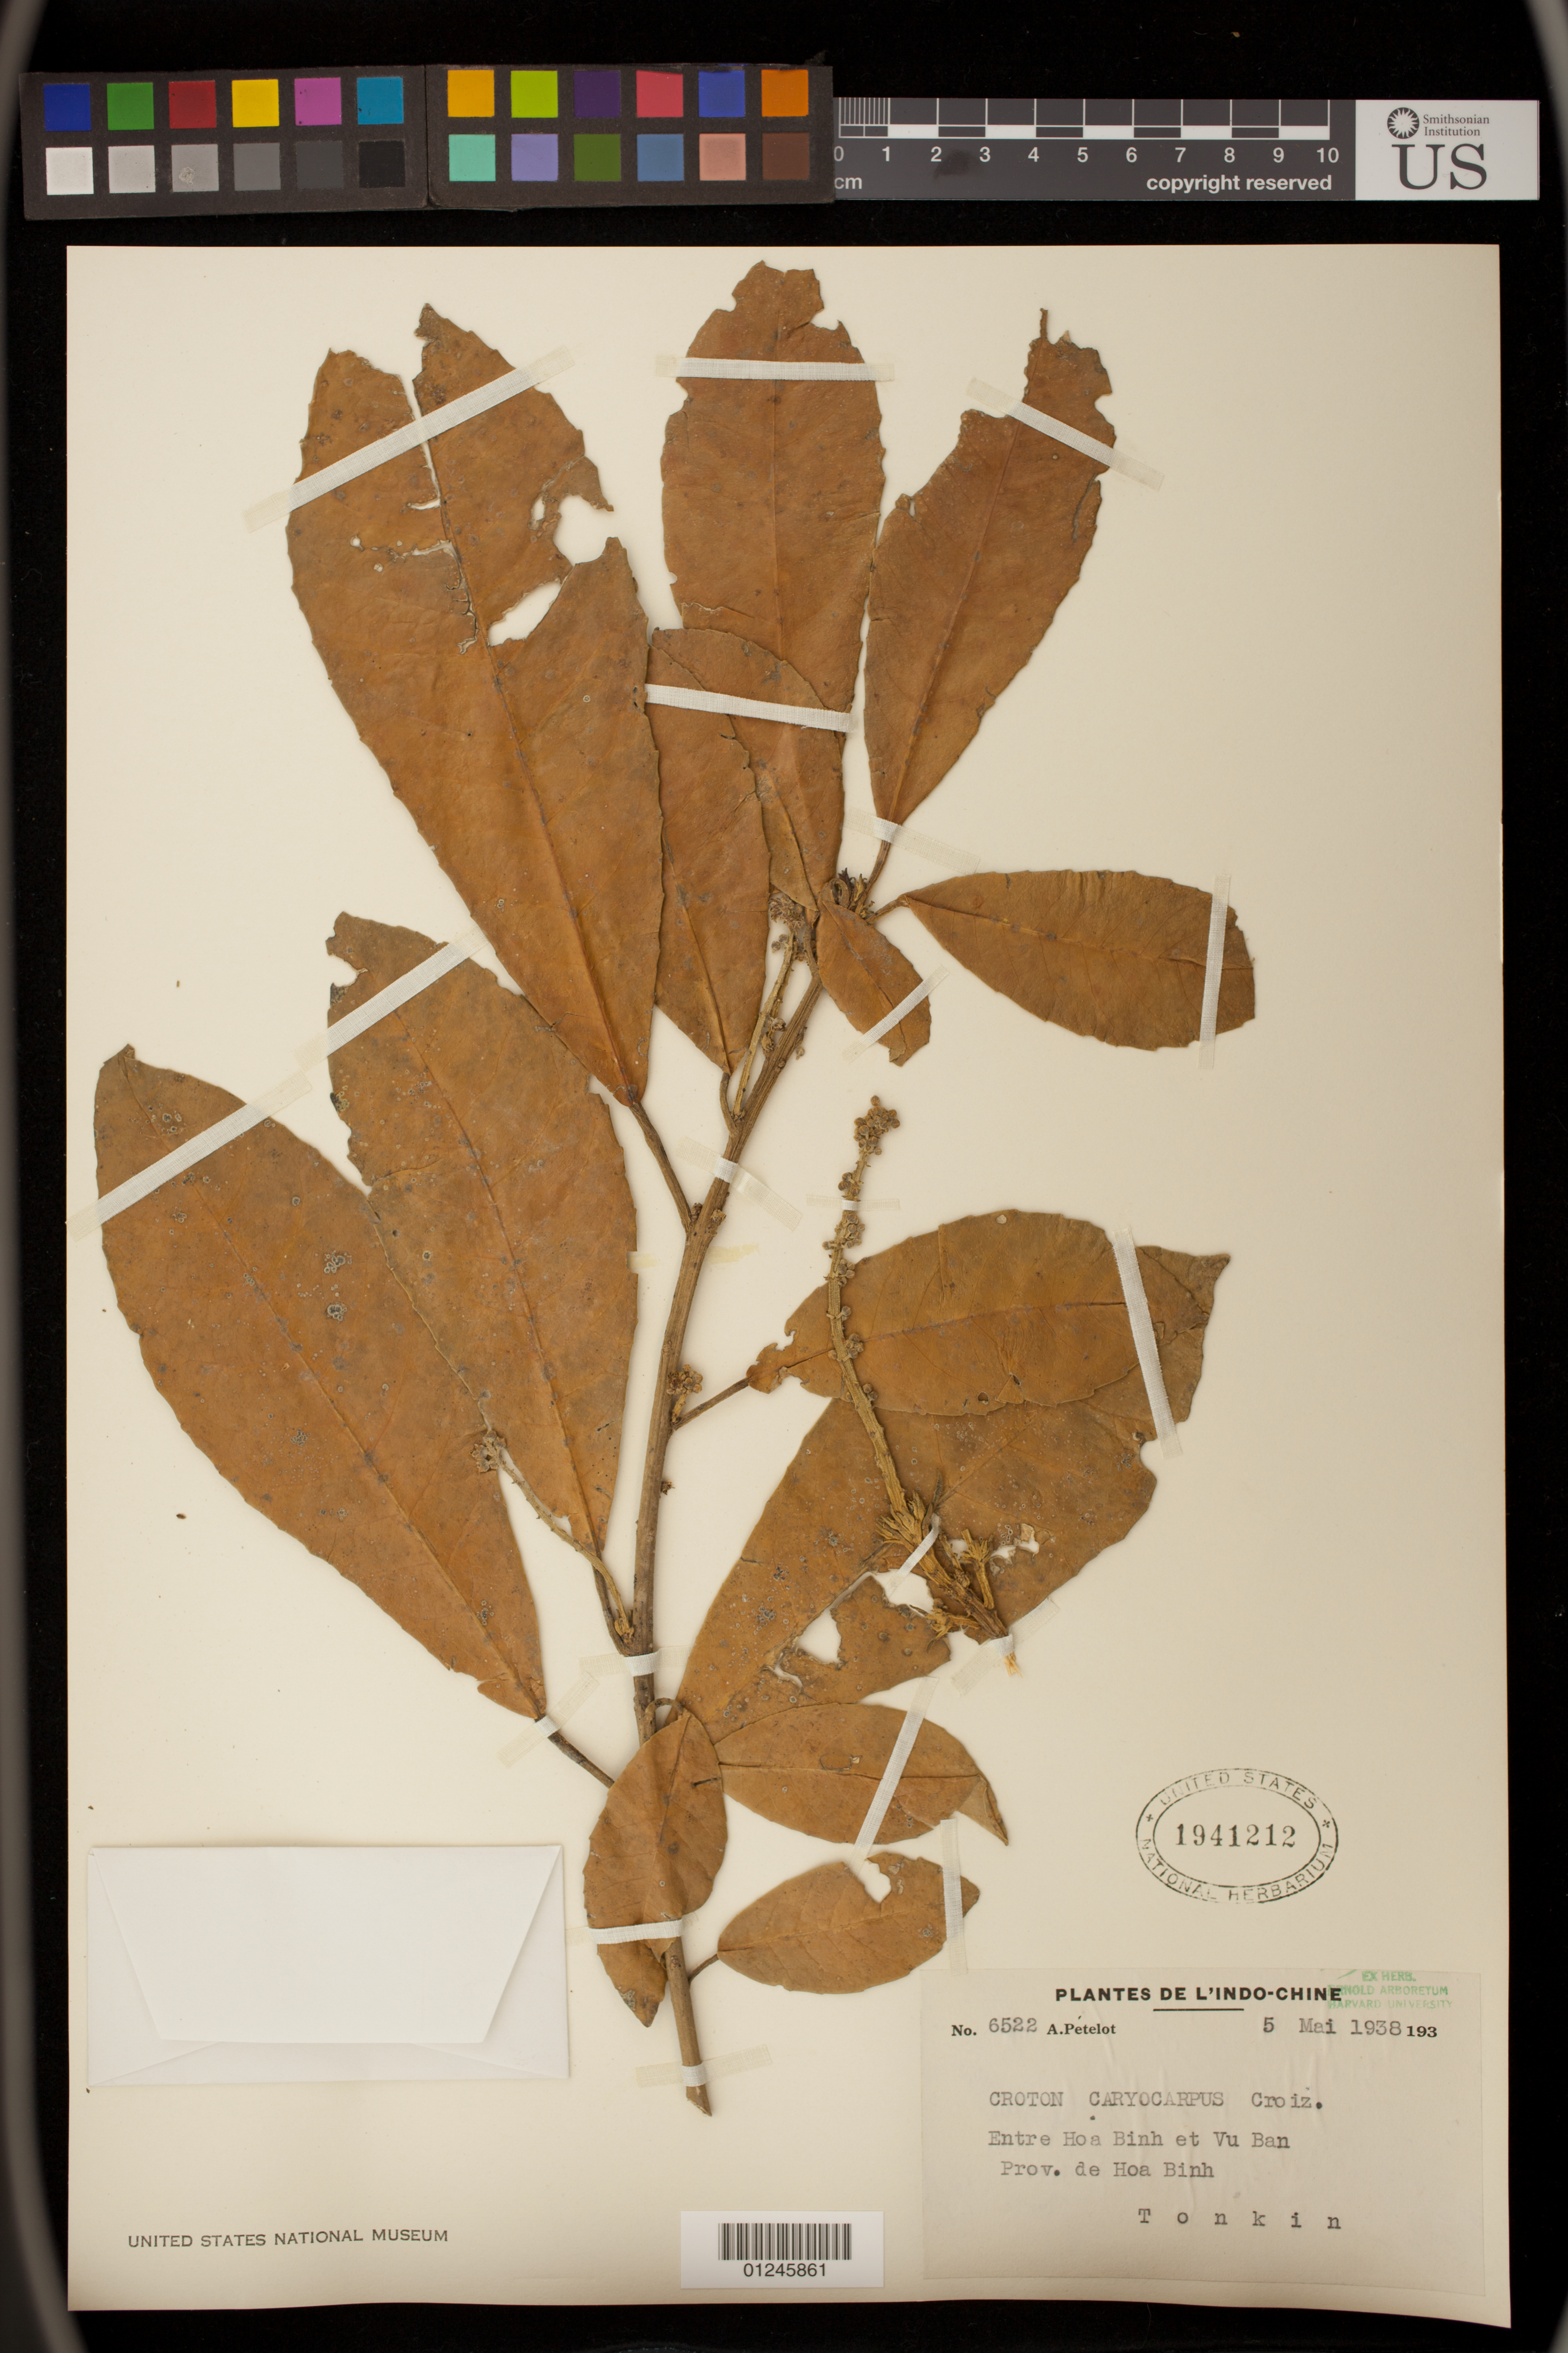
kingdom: Plantae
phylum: Tracheophyta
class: Magnoliopsida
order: Malpighiales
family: Euphorbiaceae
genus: Croton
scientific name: Croton caryocarpus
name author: Croizat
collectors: A. Petelot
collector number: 6522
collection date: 1938-05-05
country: Vietnam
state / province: Hoa Binh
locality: Entre Hoa Bihn et Vu Ban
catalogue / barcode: US 1941212